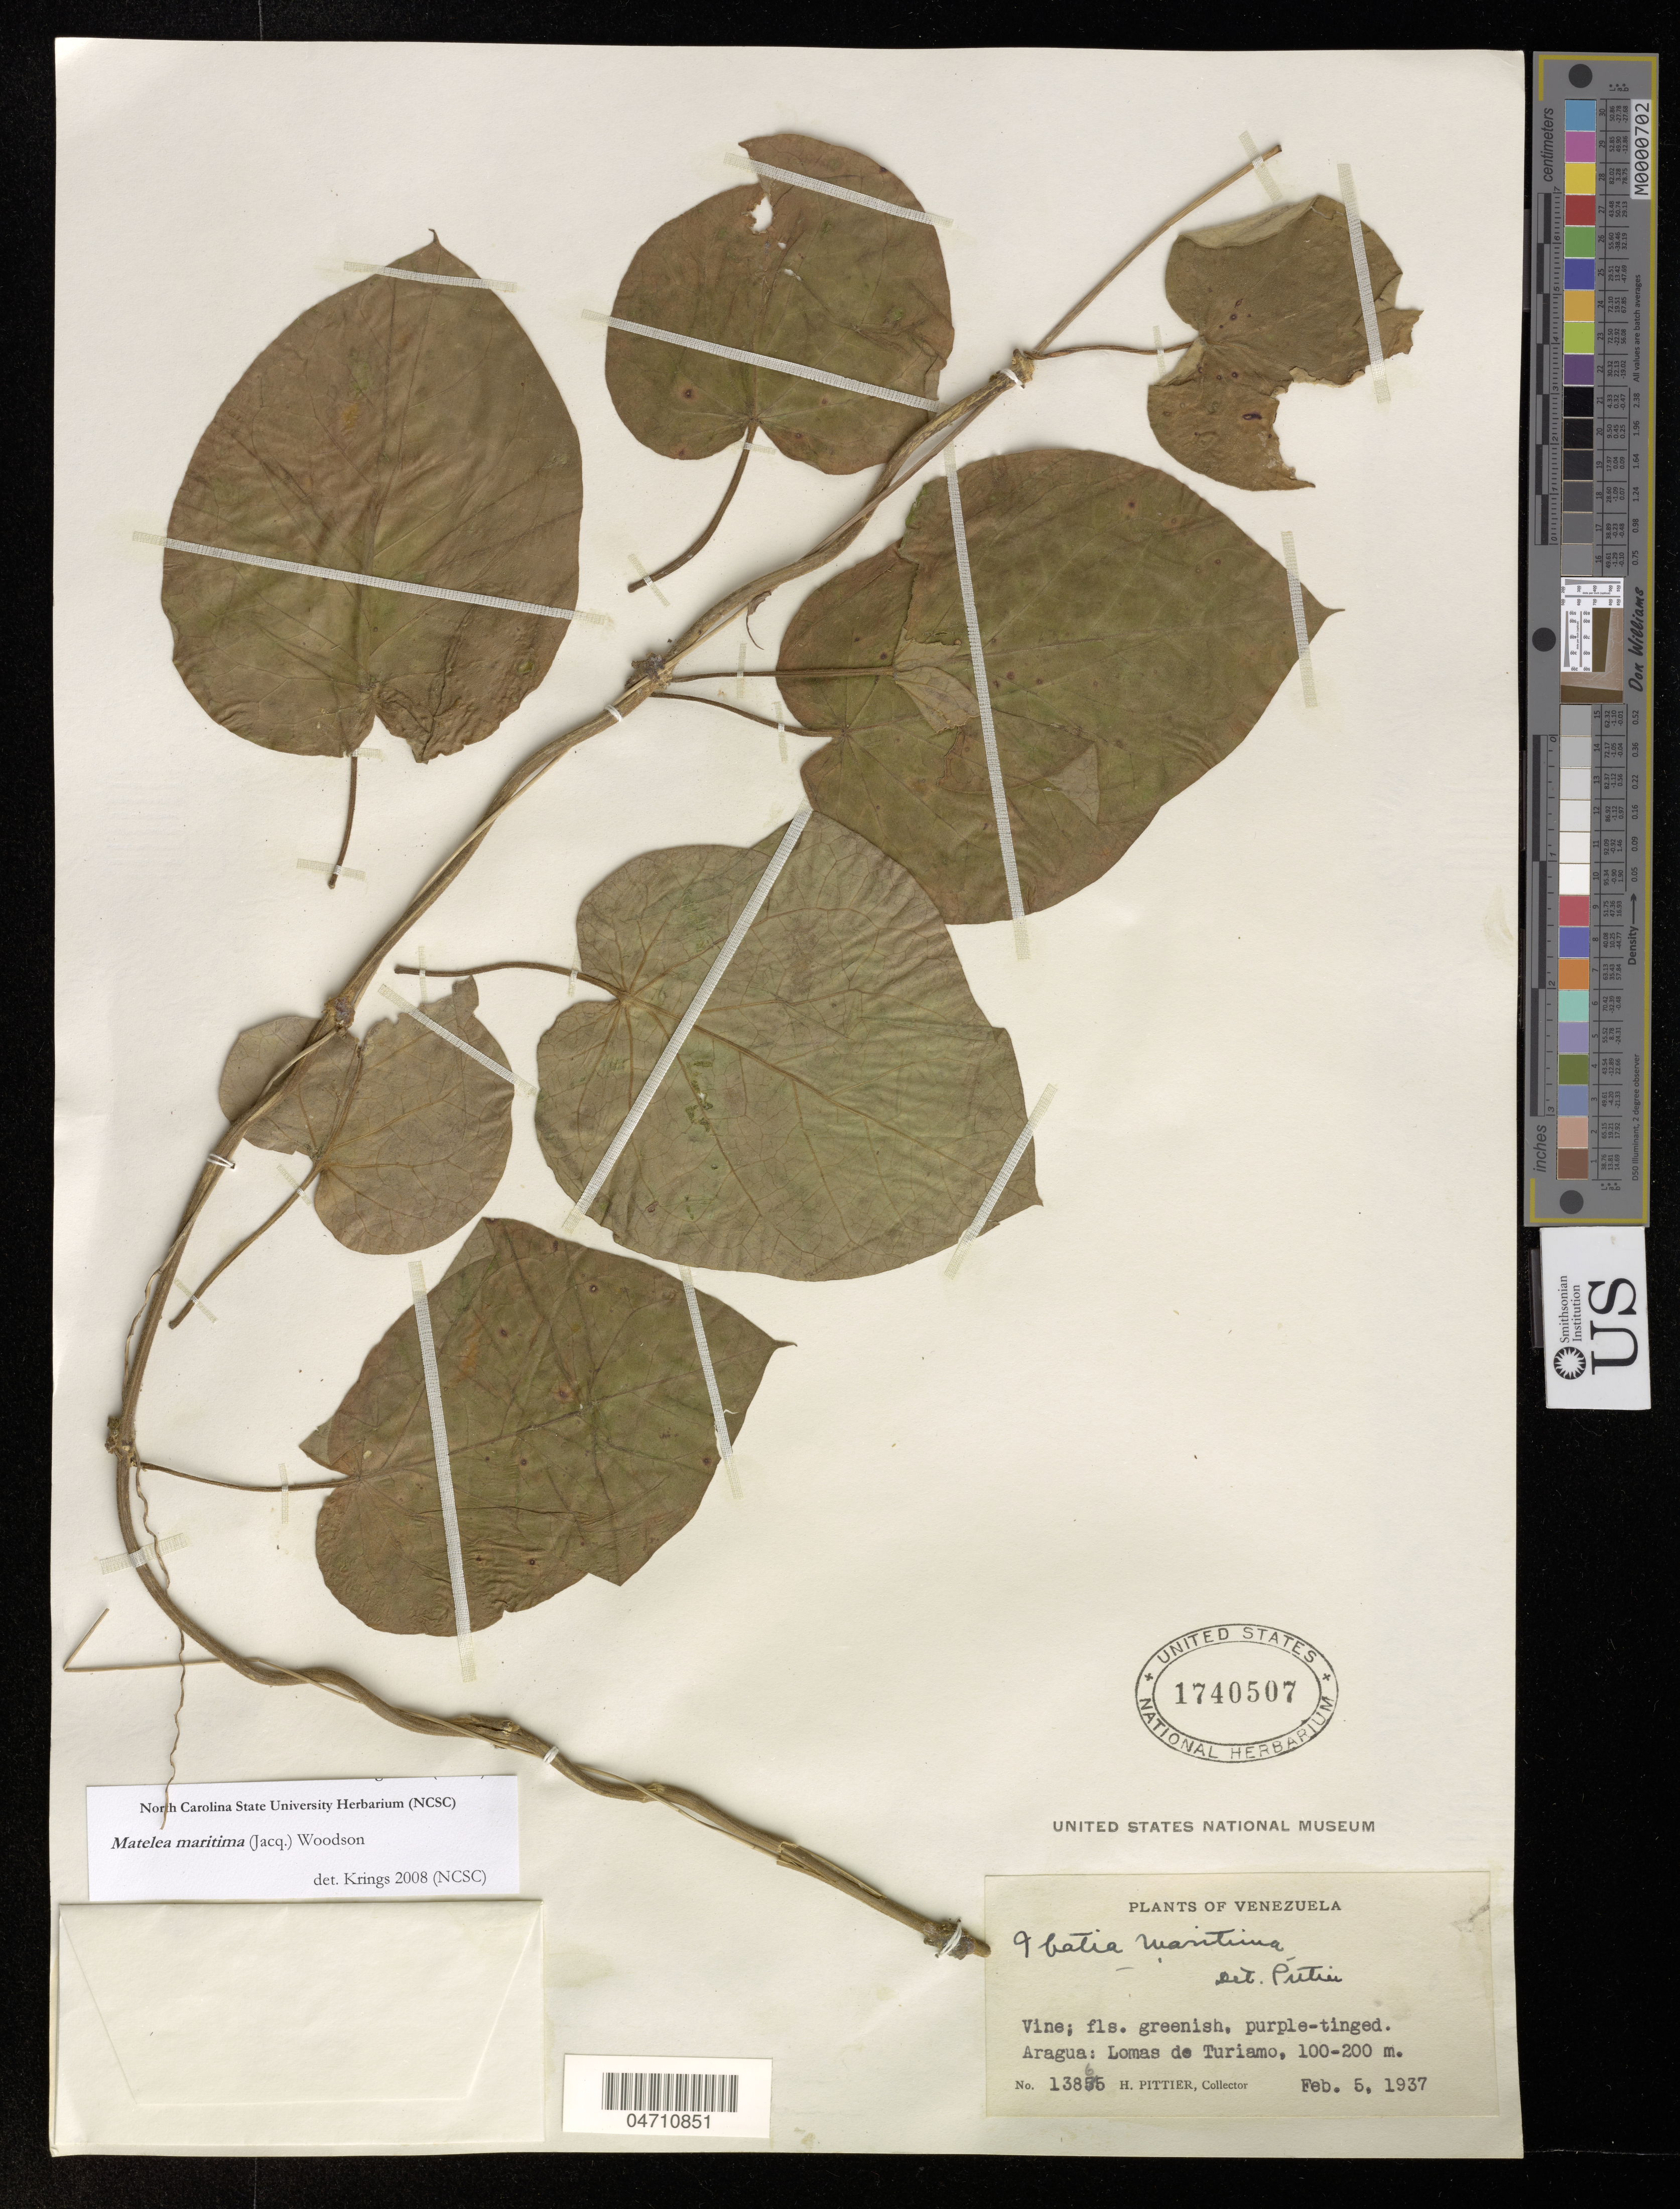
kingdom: Plantae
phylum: Tracheophyta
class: Magnoliopsida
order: Gentianales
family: Apocynaceae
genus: Matelea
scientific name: Matelea maritima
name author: (Jacq.) Woodson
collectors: H. F. Pittier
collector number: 13865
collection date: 1937-02-05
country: Venezuela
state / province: Aragua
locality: Lomas de Turiamo.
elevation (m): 100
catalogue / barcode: US 1740507